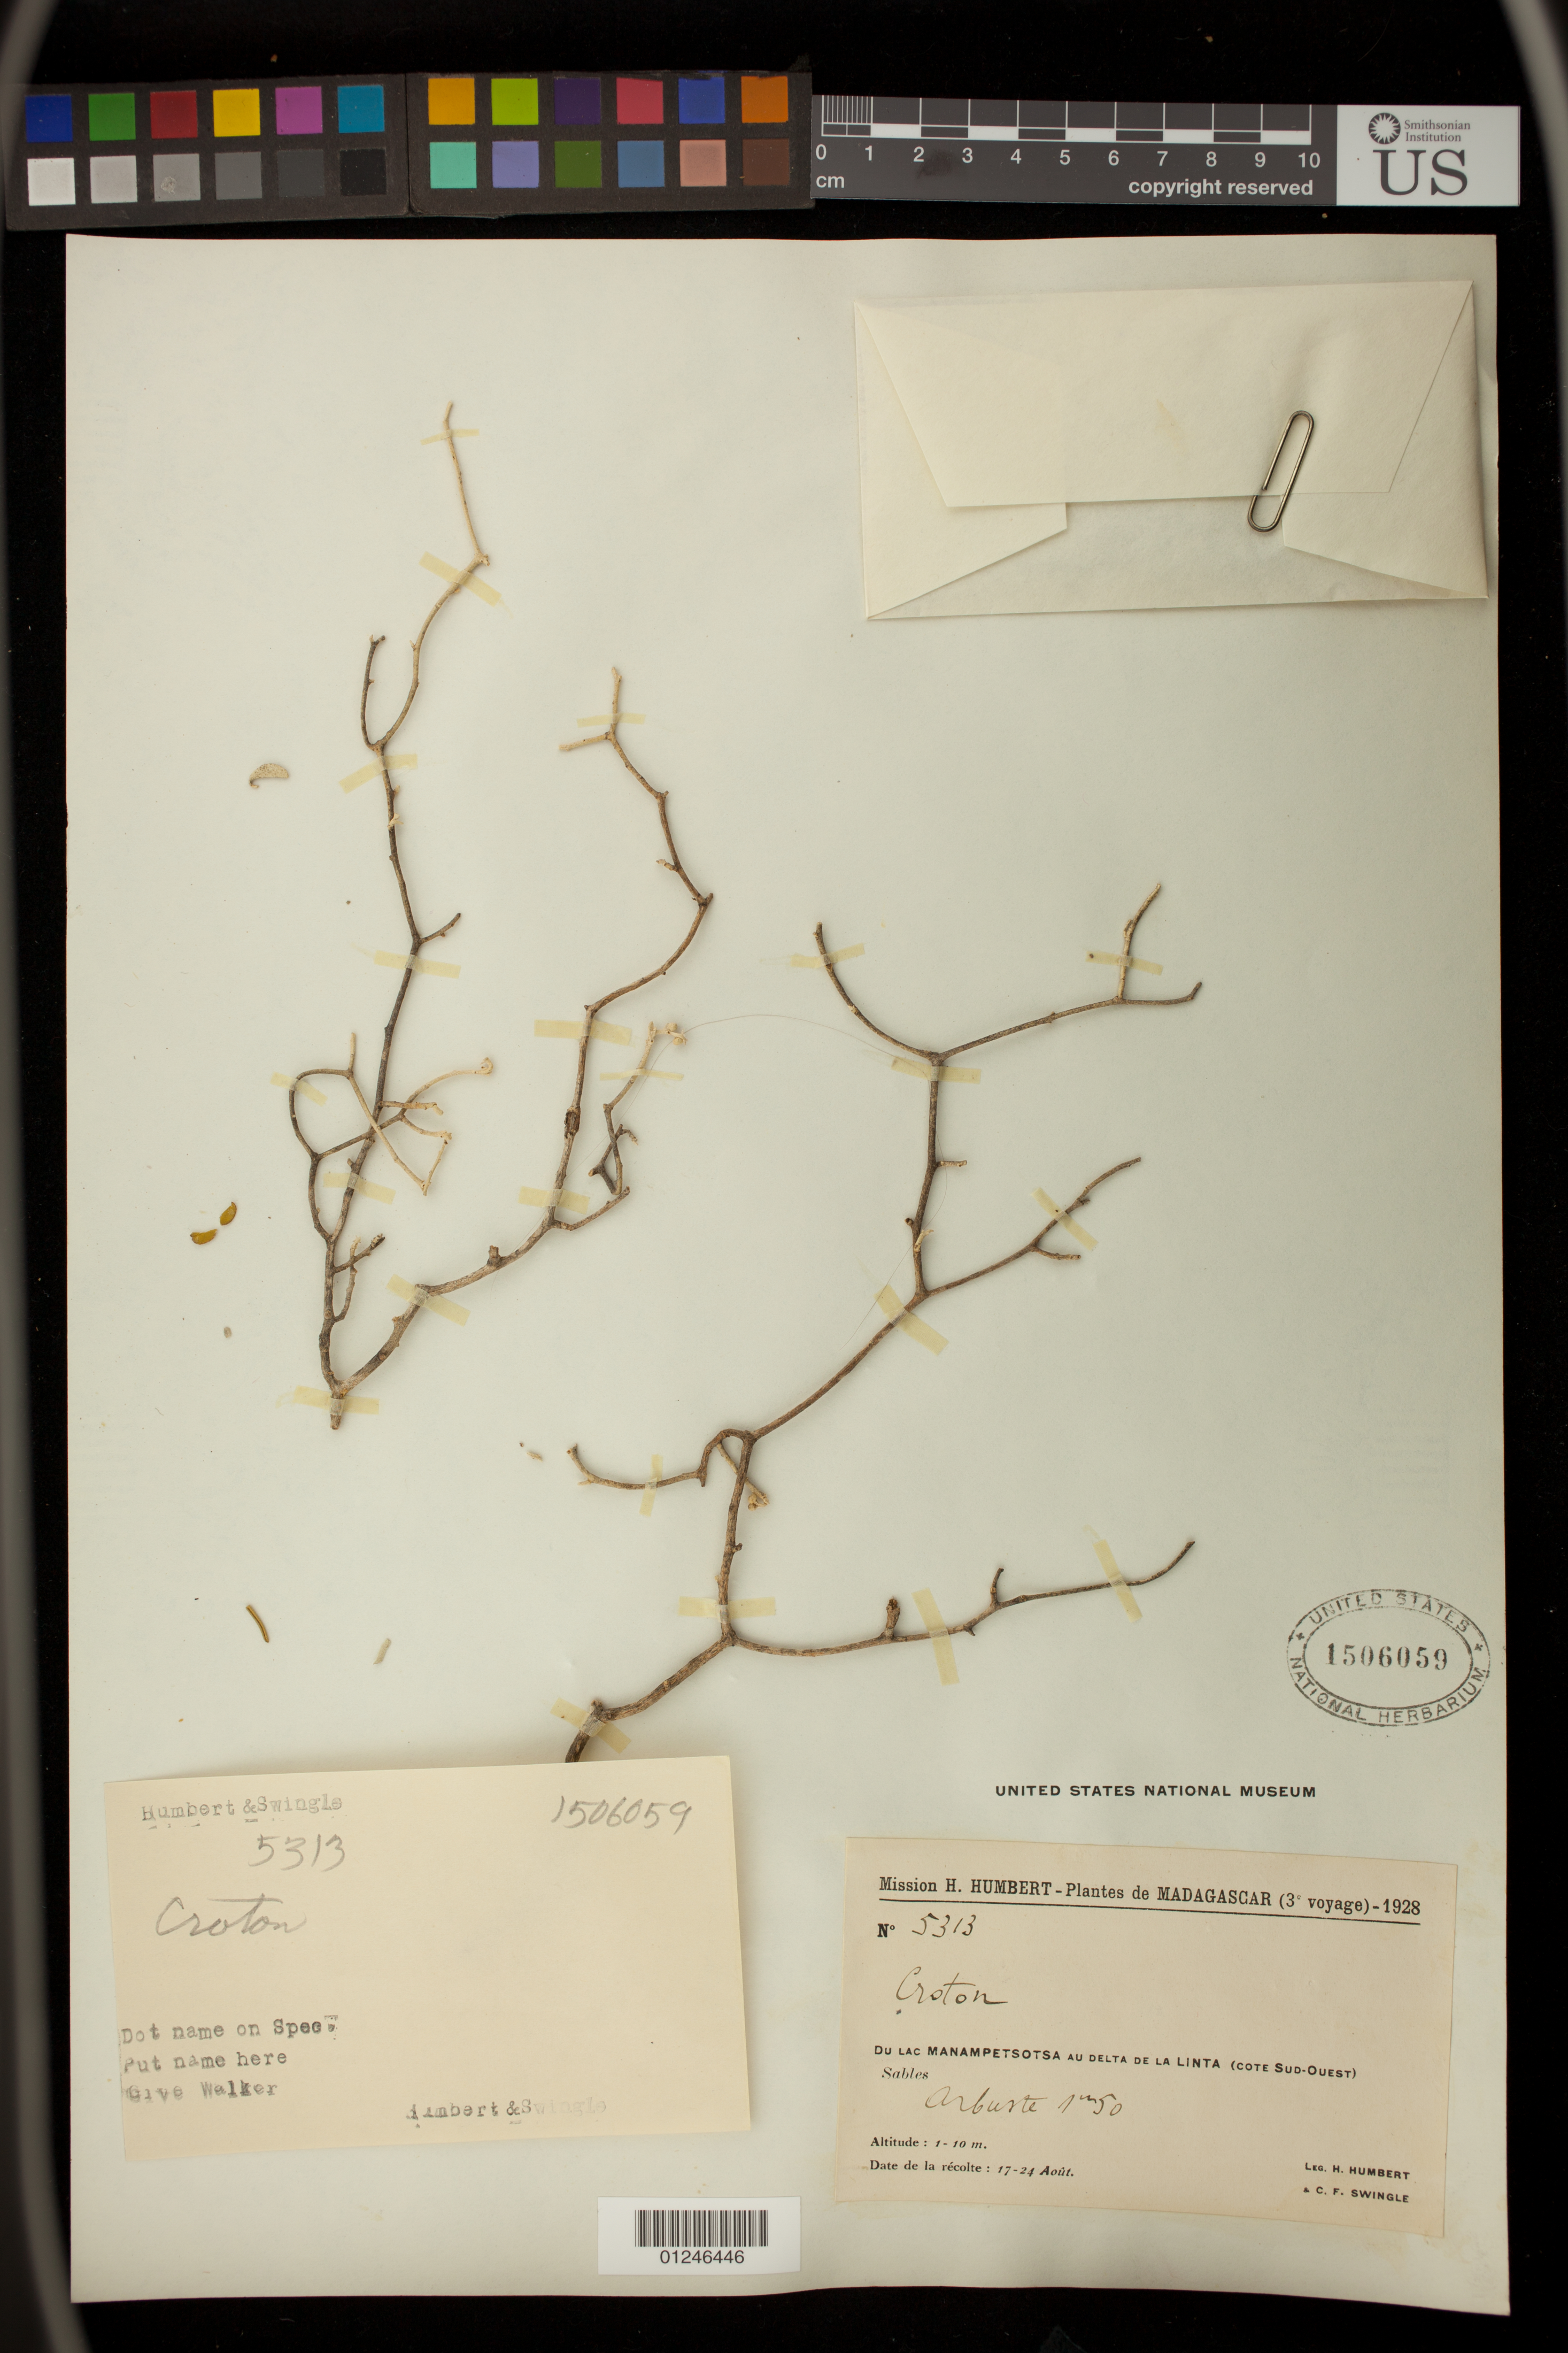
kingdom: Plantae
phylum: Tracheophyta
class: Magnoliopsida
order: Malpighiales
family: Euphorbiaceae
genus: Croton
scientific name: Croton sp.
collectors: H. Humbert & C. Swingle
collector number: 5313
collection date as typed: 17 Aug 1928 to 24 Aug 1928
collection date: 1928-08-17/1928-08-24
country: Madagascar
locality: Du Lac Manampetsotsa au delta de La Linta (cote Sud-ouest).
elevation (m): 1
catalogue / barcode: US 1506059